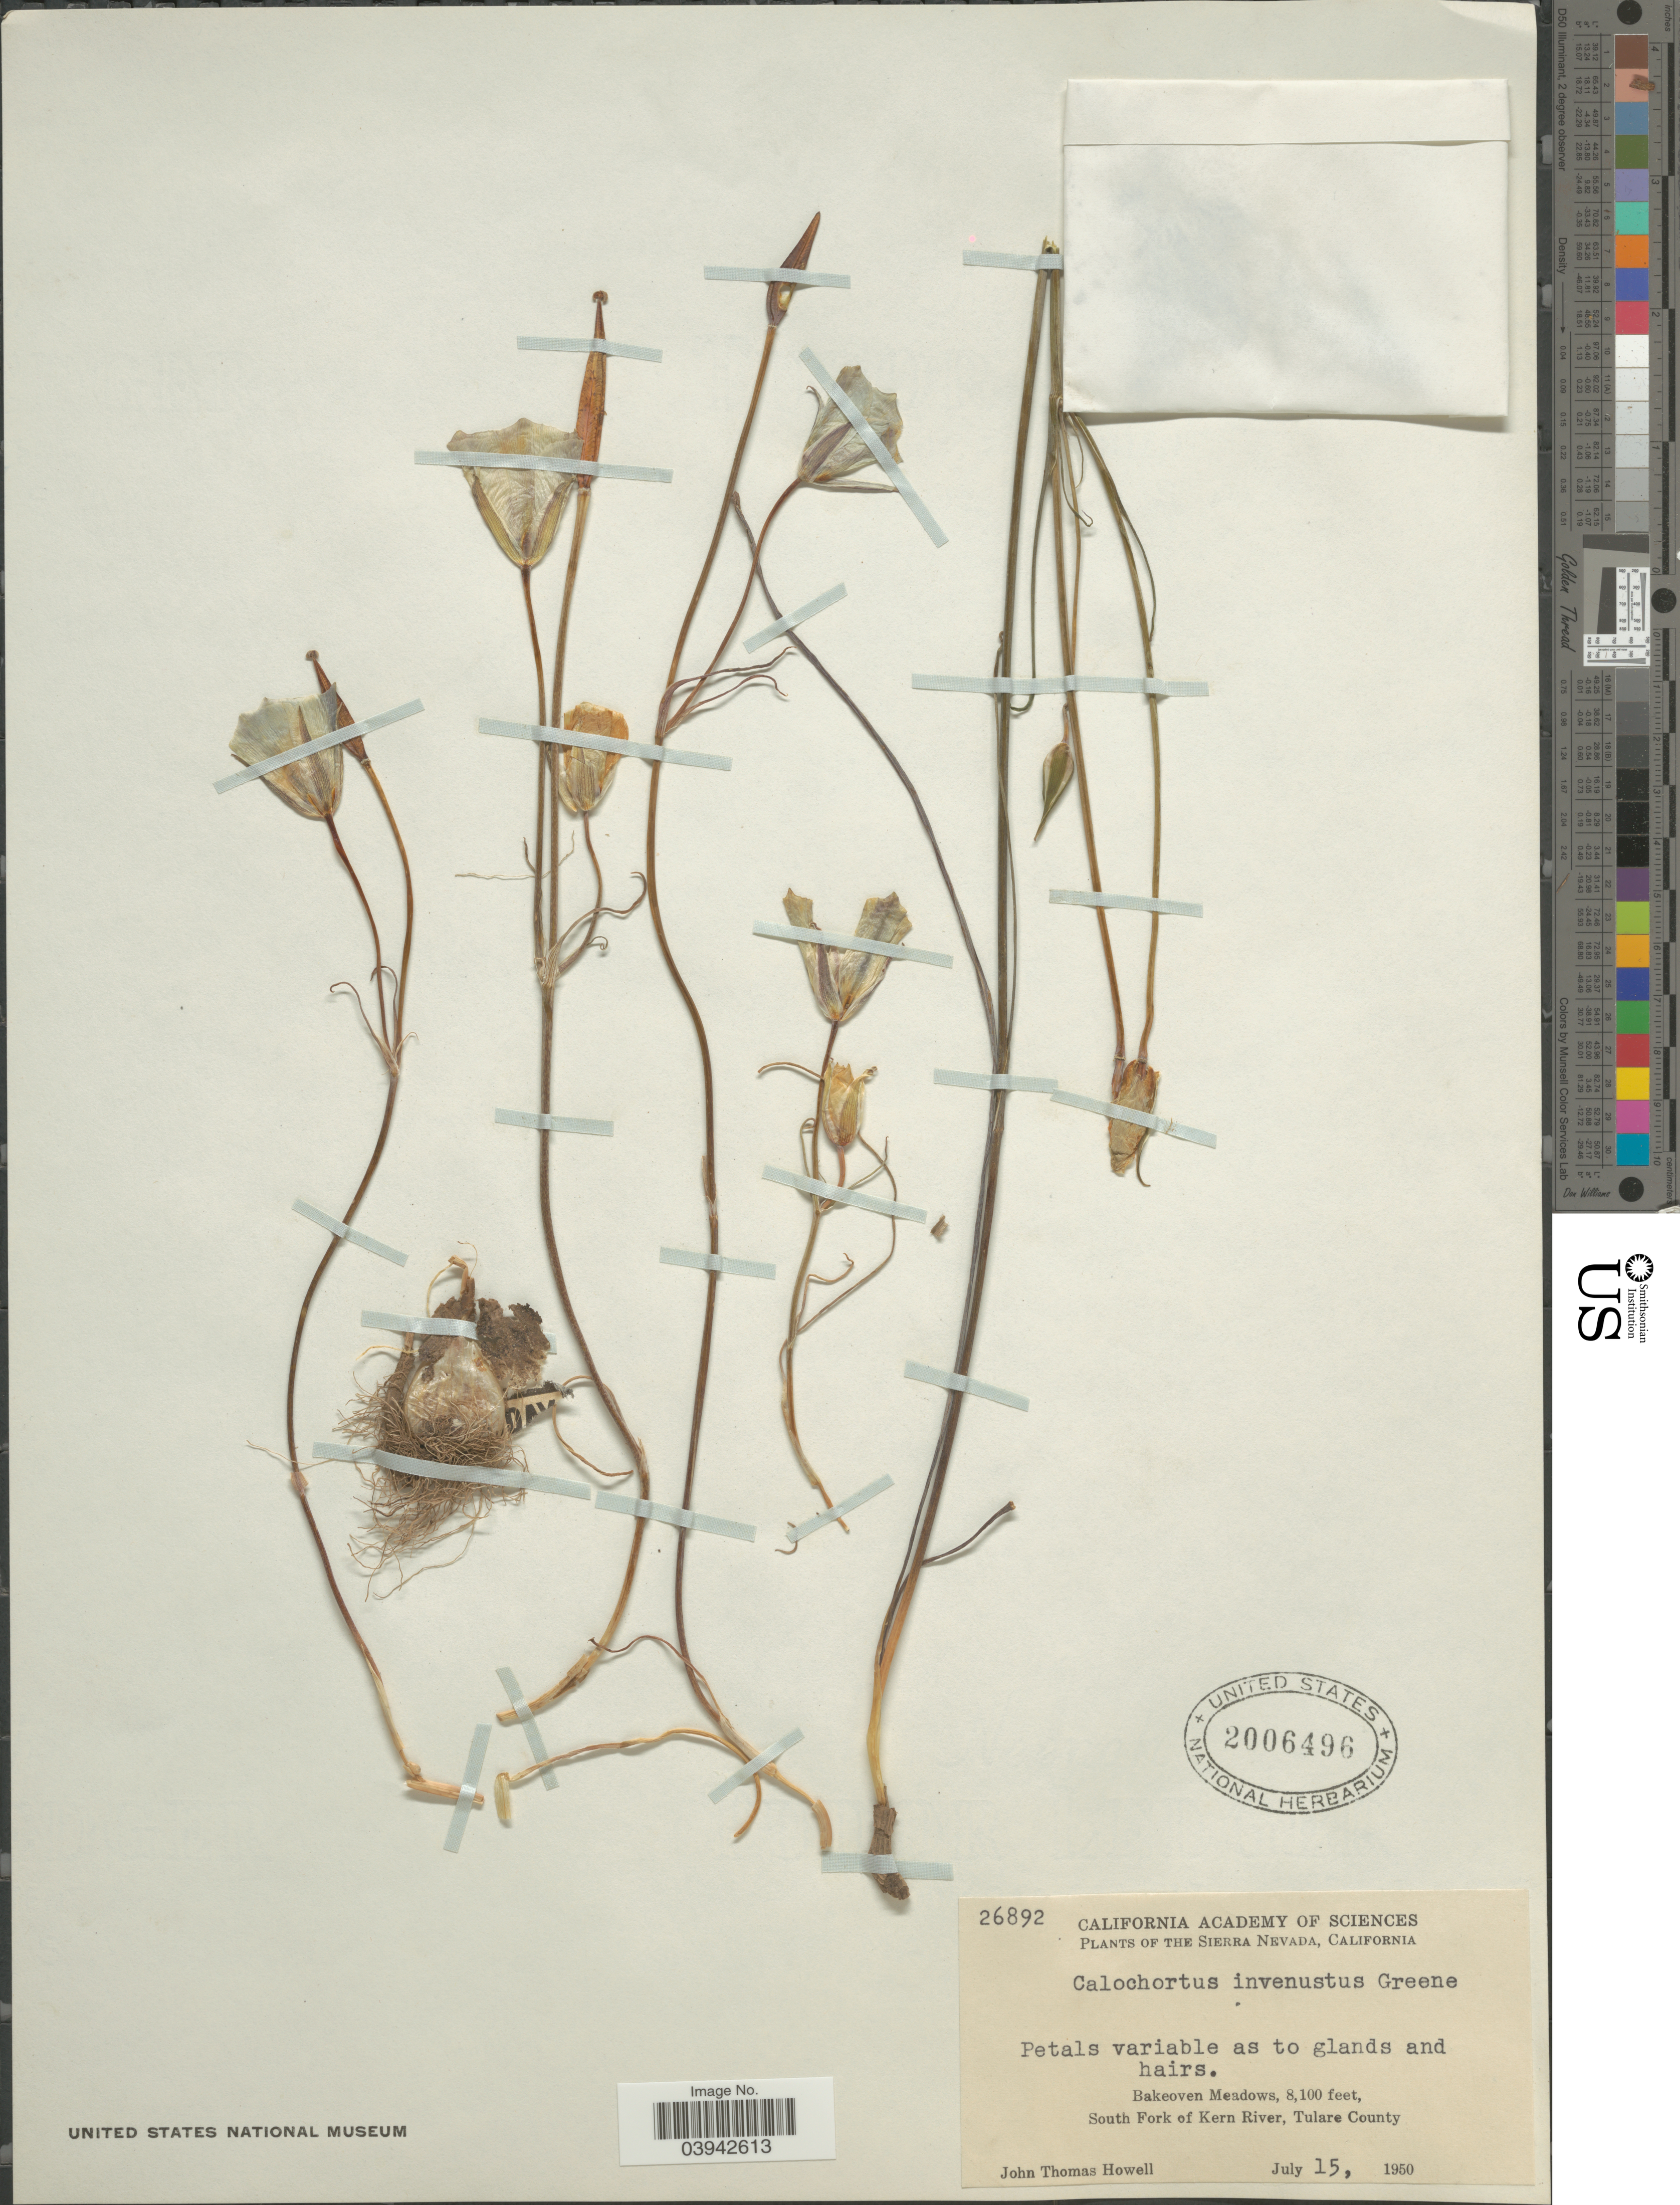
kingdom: Plantae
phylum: Tracheophyta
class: Liliopsida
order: Liliales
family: Liliaceae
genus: Calochortus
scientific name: Calochortus invenustus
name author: Greene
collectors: J. T. Howell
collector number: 26892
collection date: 1950-07-15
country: United States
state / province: California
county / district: Tulare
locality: The Sierra Nevada. Bakeoven Meadows, South Fork of Kern River, Tulare County.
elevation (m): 2469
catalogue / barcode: US 2006496